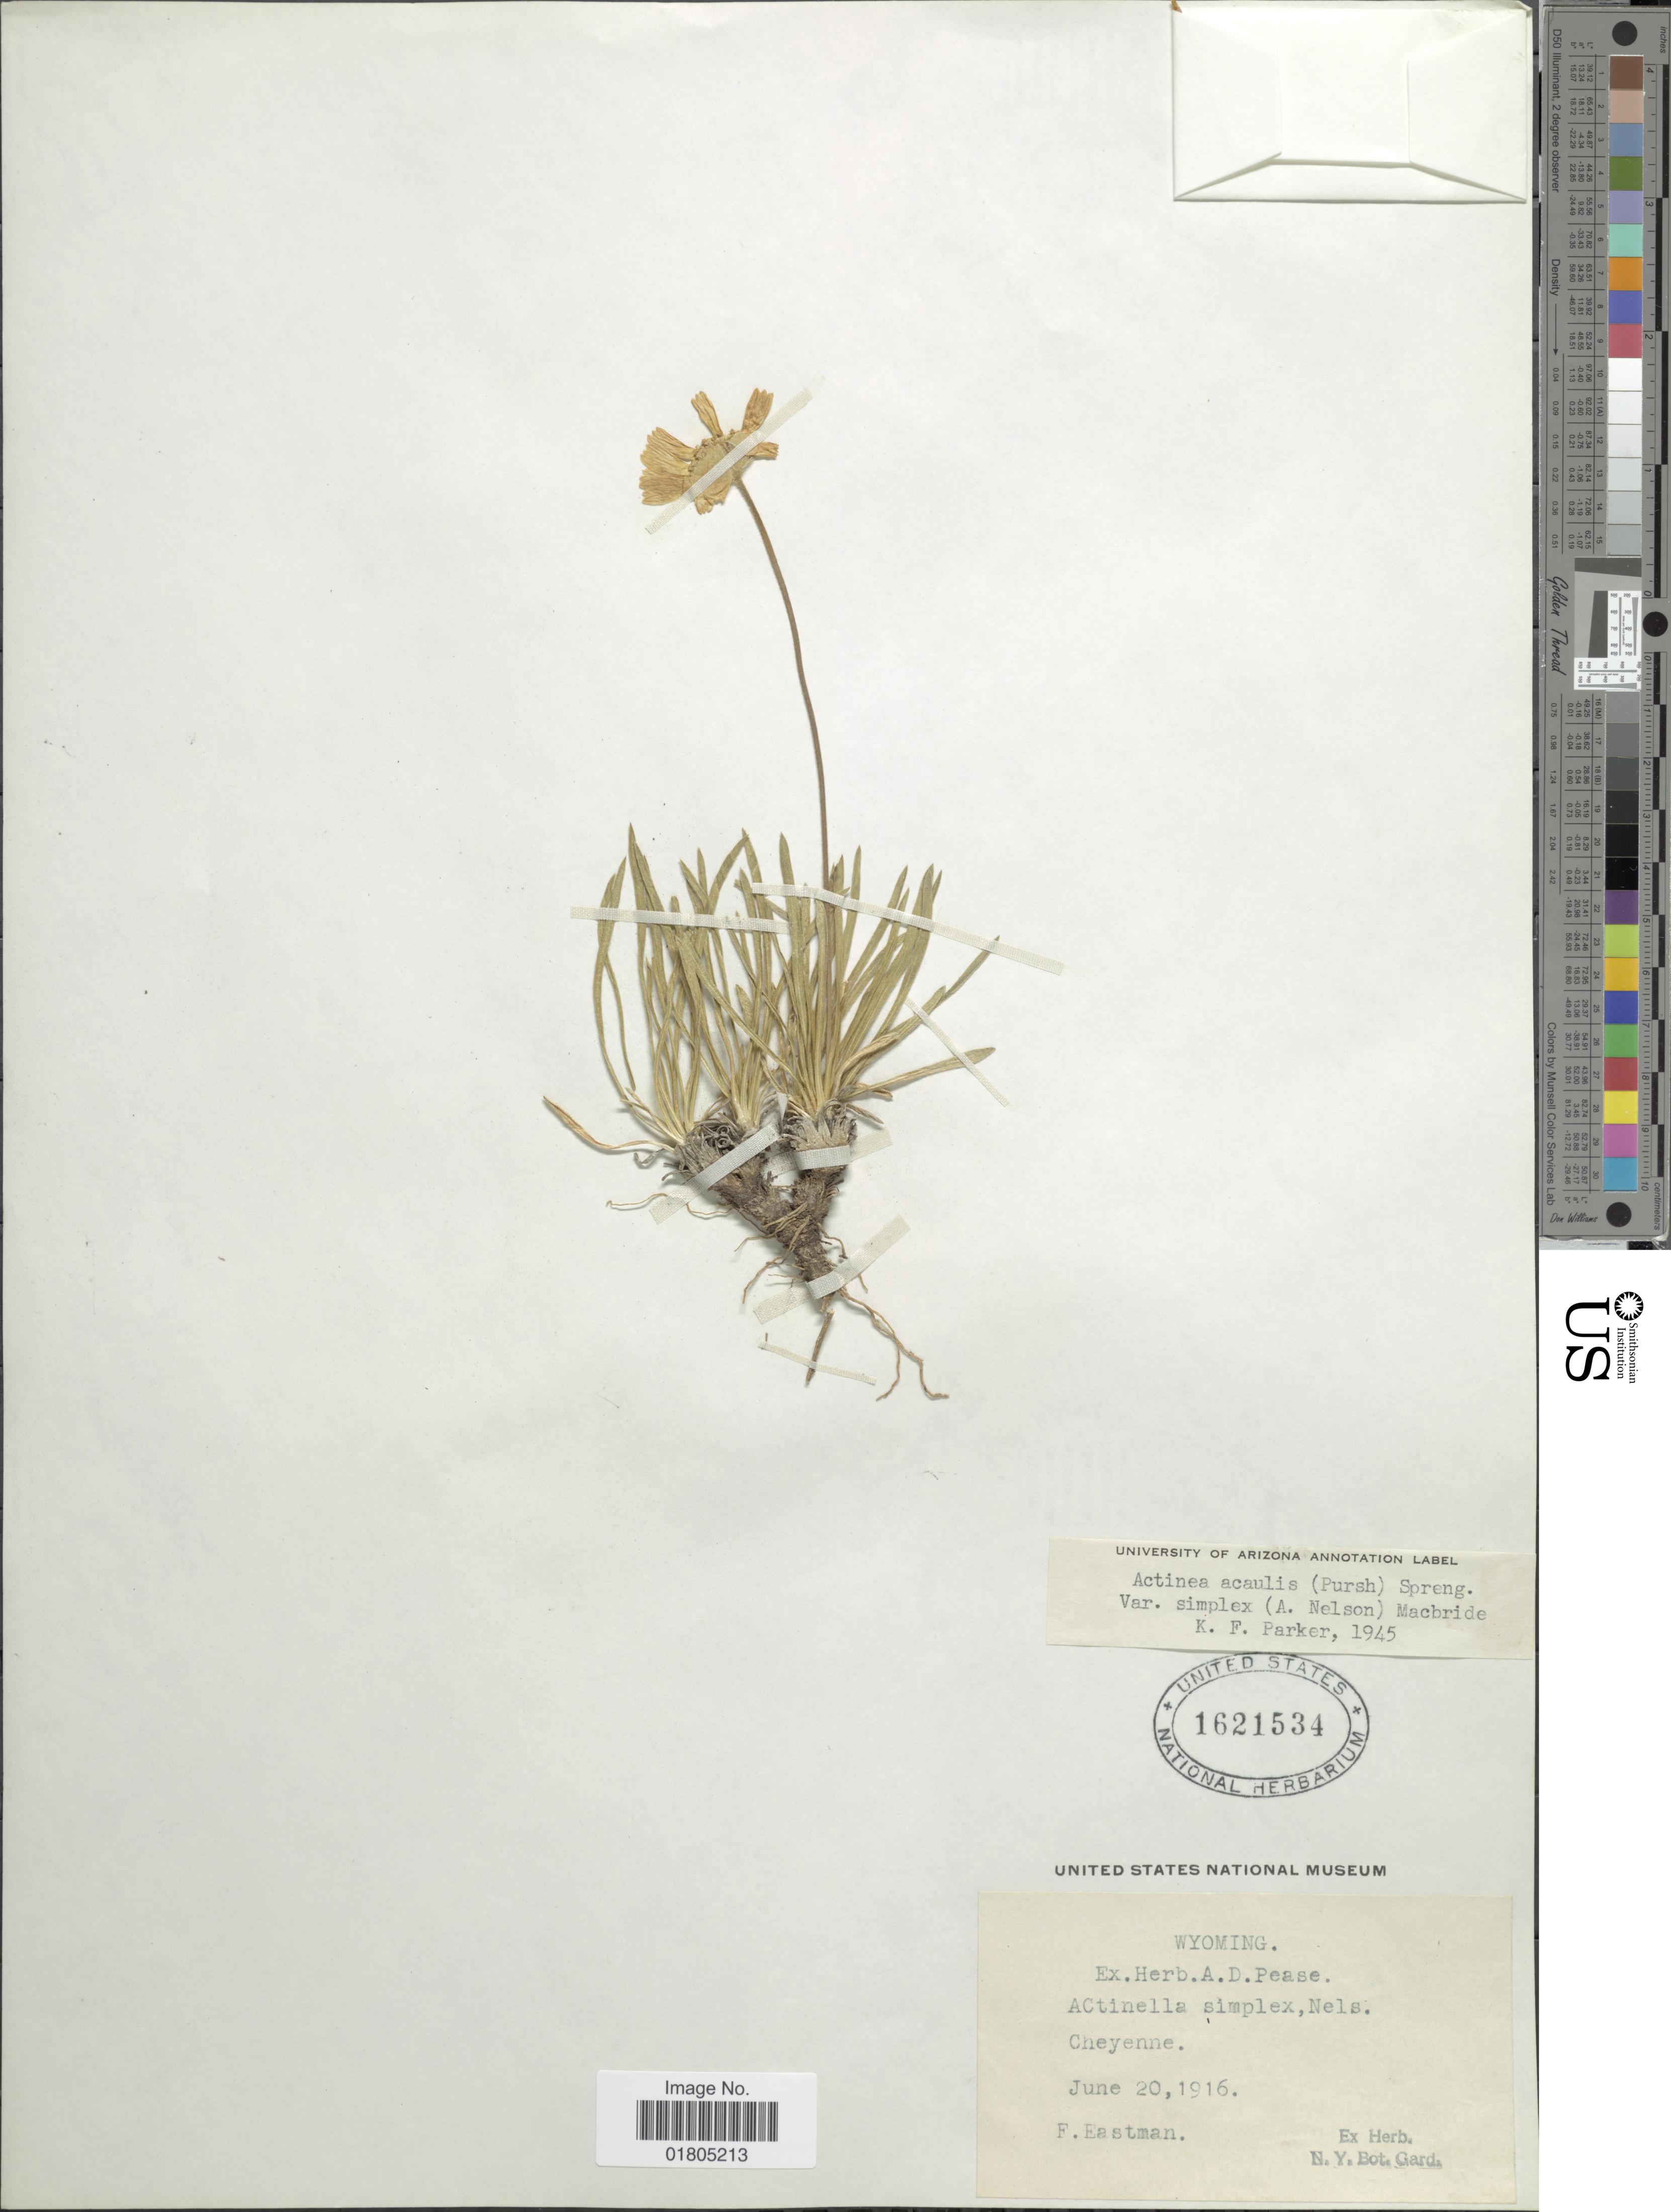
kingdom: Plantae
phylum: Tracheophyta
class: Magnoliopsida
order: Asterales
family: Asteraceae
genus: Actinea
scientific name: Actinea acaulis var. simplex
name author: (A. Nelson) J.F. Macbr.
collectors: F. Eastman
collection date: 1916-06-20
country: United States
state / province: Wyoming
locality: Cheyenne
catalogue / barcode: US 1621534